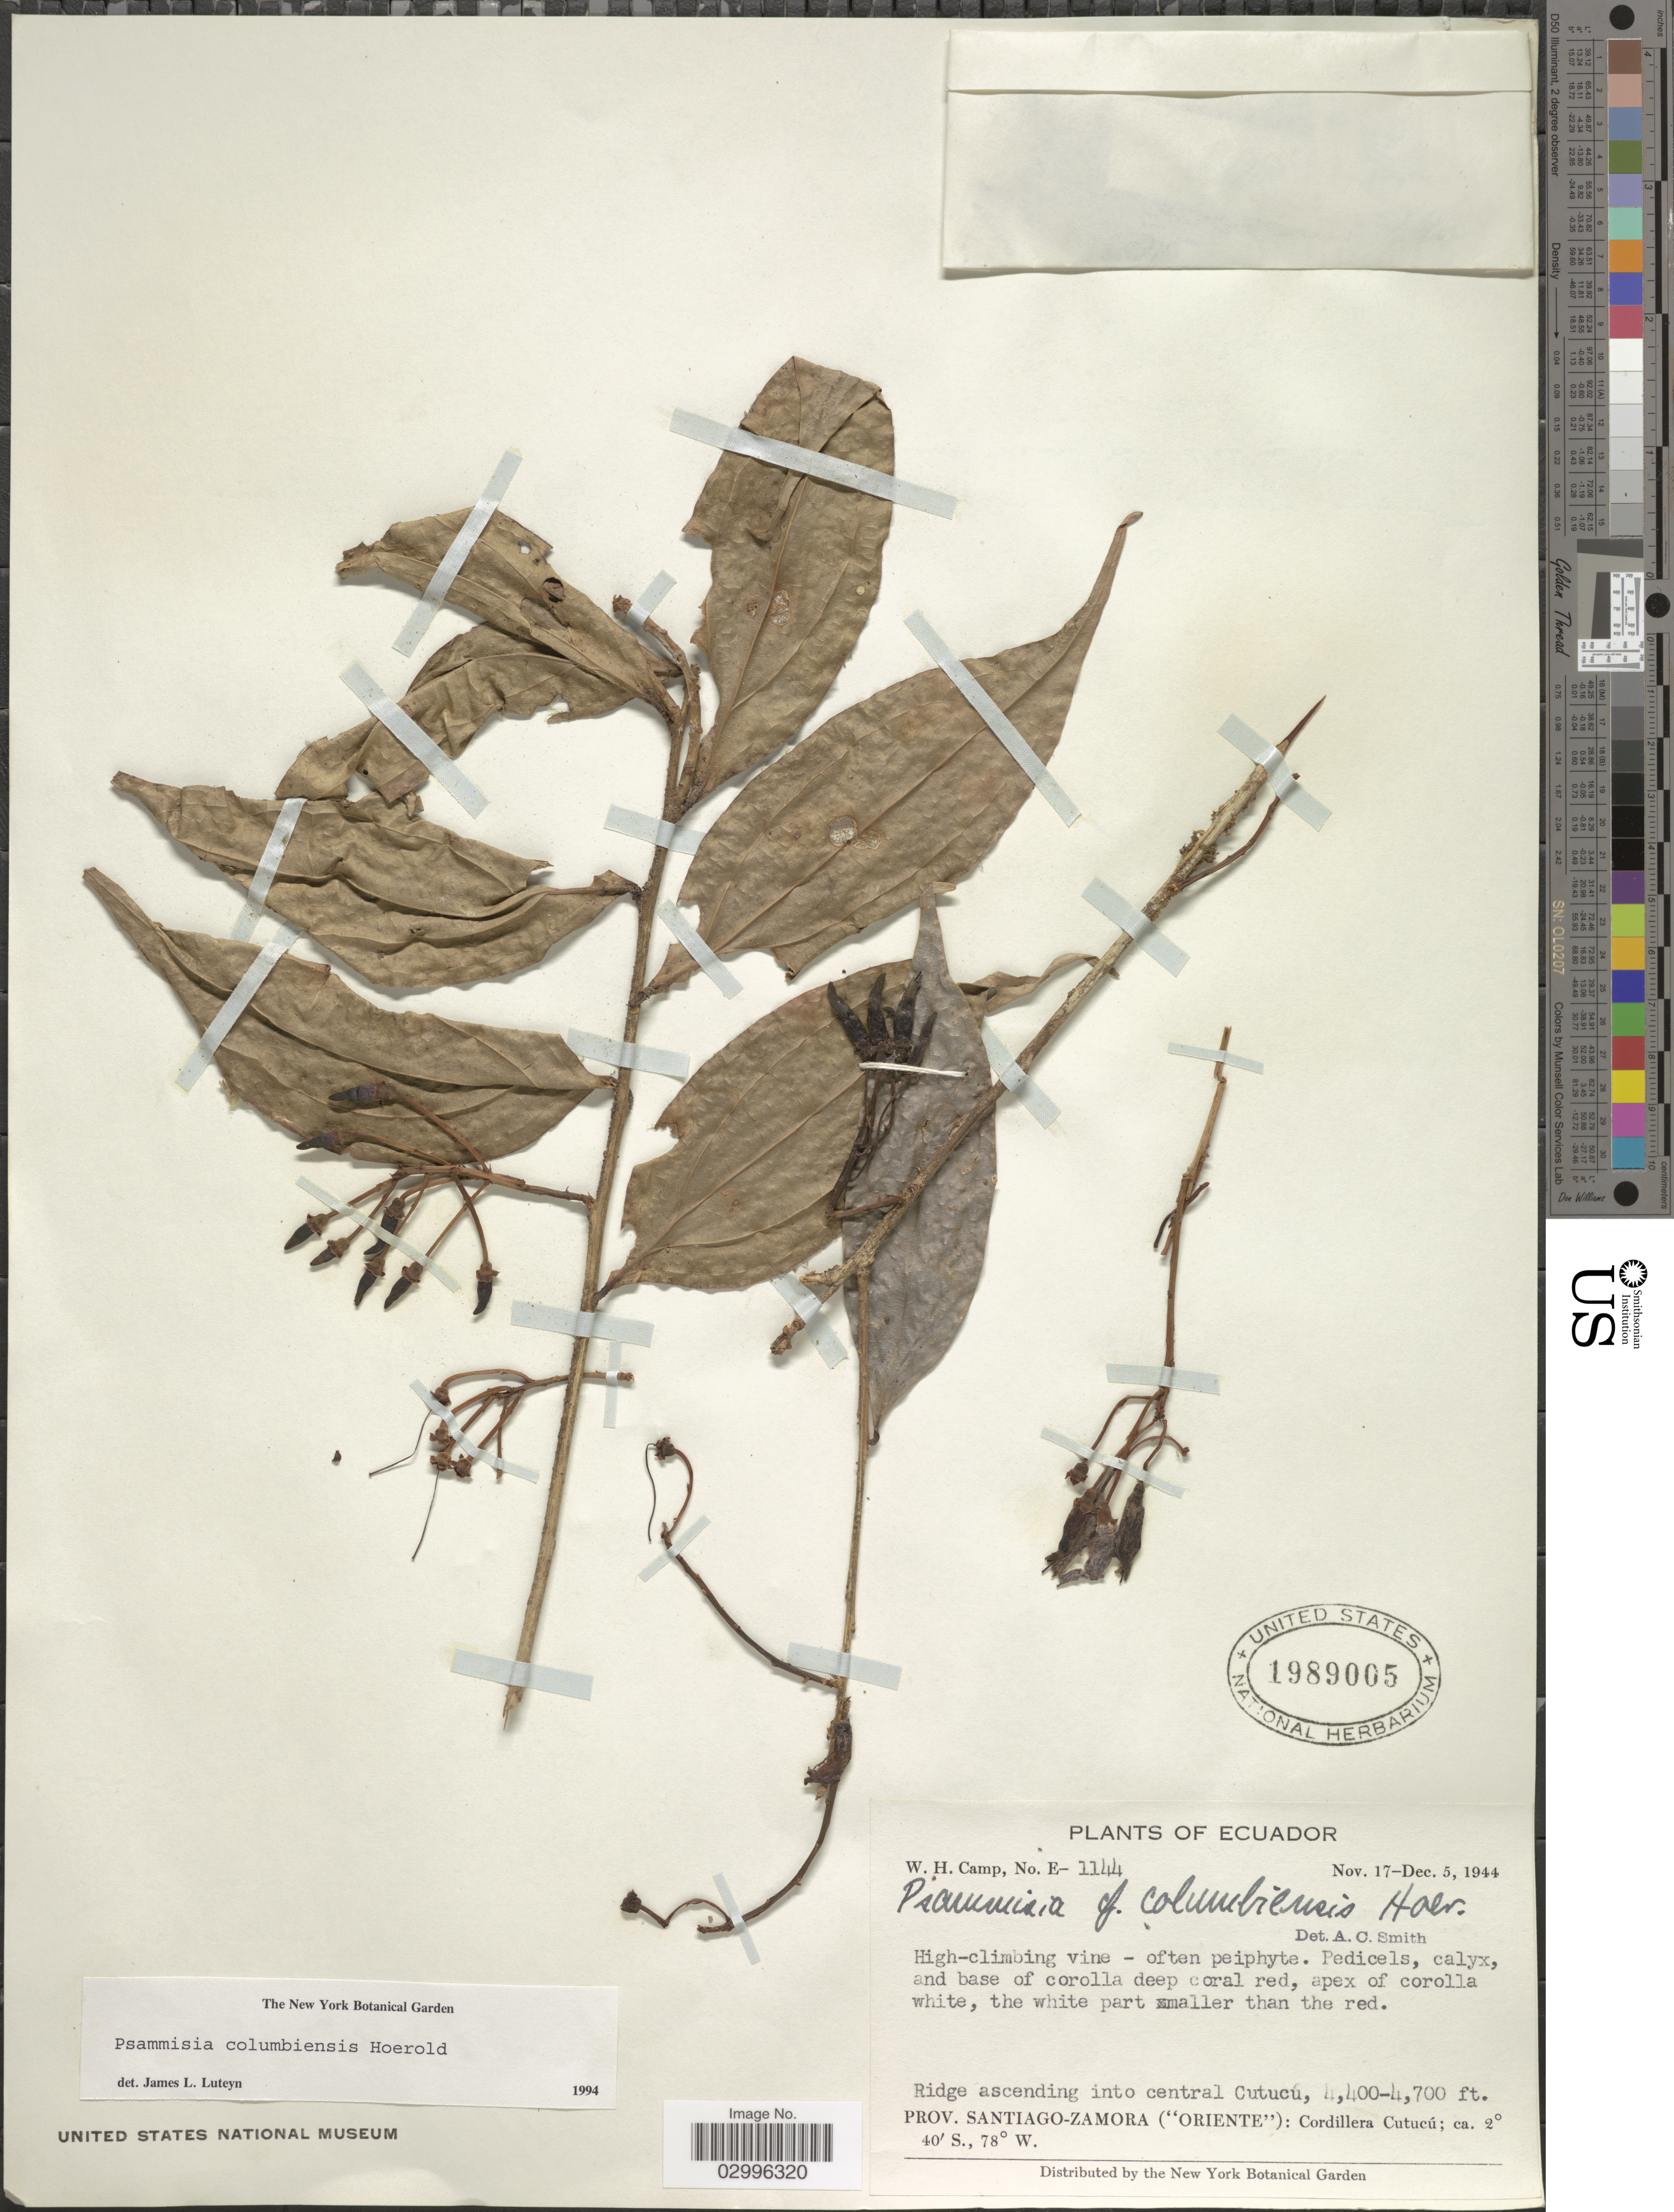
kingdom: Plantae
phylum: Tracheophyta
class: Magnoliopsida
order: Ericales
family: Ericaceae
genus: Psammisia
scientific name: Psammisia columbiensis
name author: Hoerold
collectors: W. H. Camp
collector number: E-1144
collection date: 1944-11-17/1944-12-05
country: Ecuador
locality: Prov. Santiago-Zamora ("Oriente"): Cordillera Cutucú.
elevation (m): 1341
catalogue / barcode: US 1989005